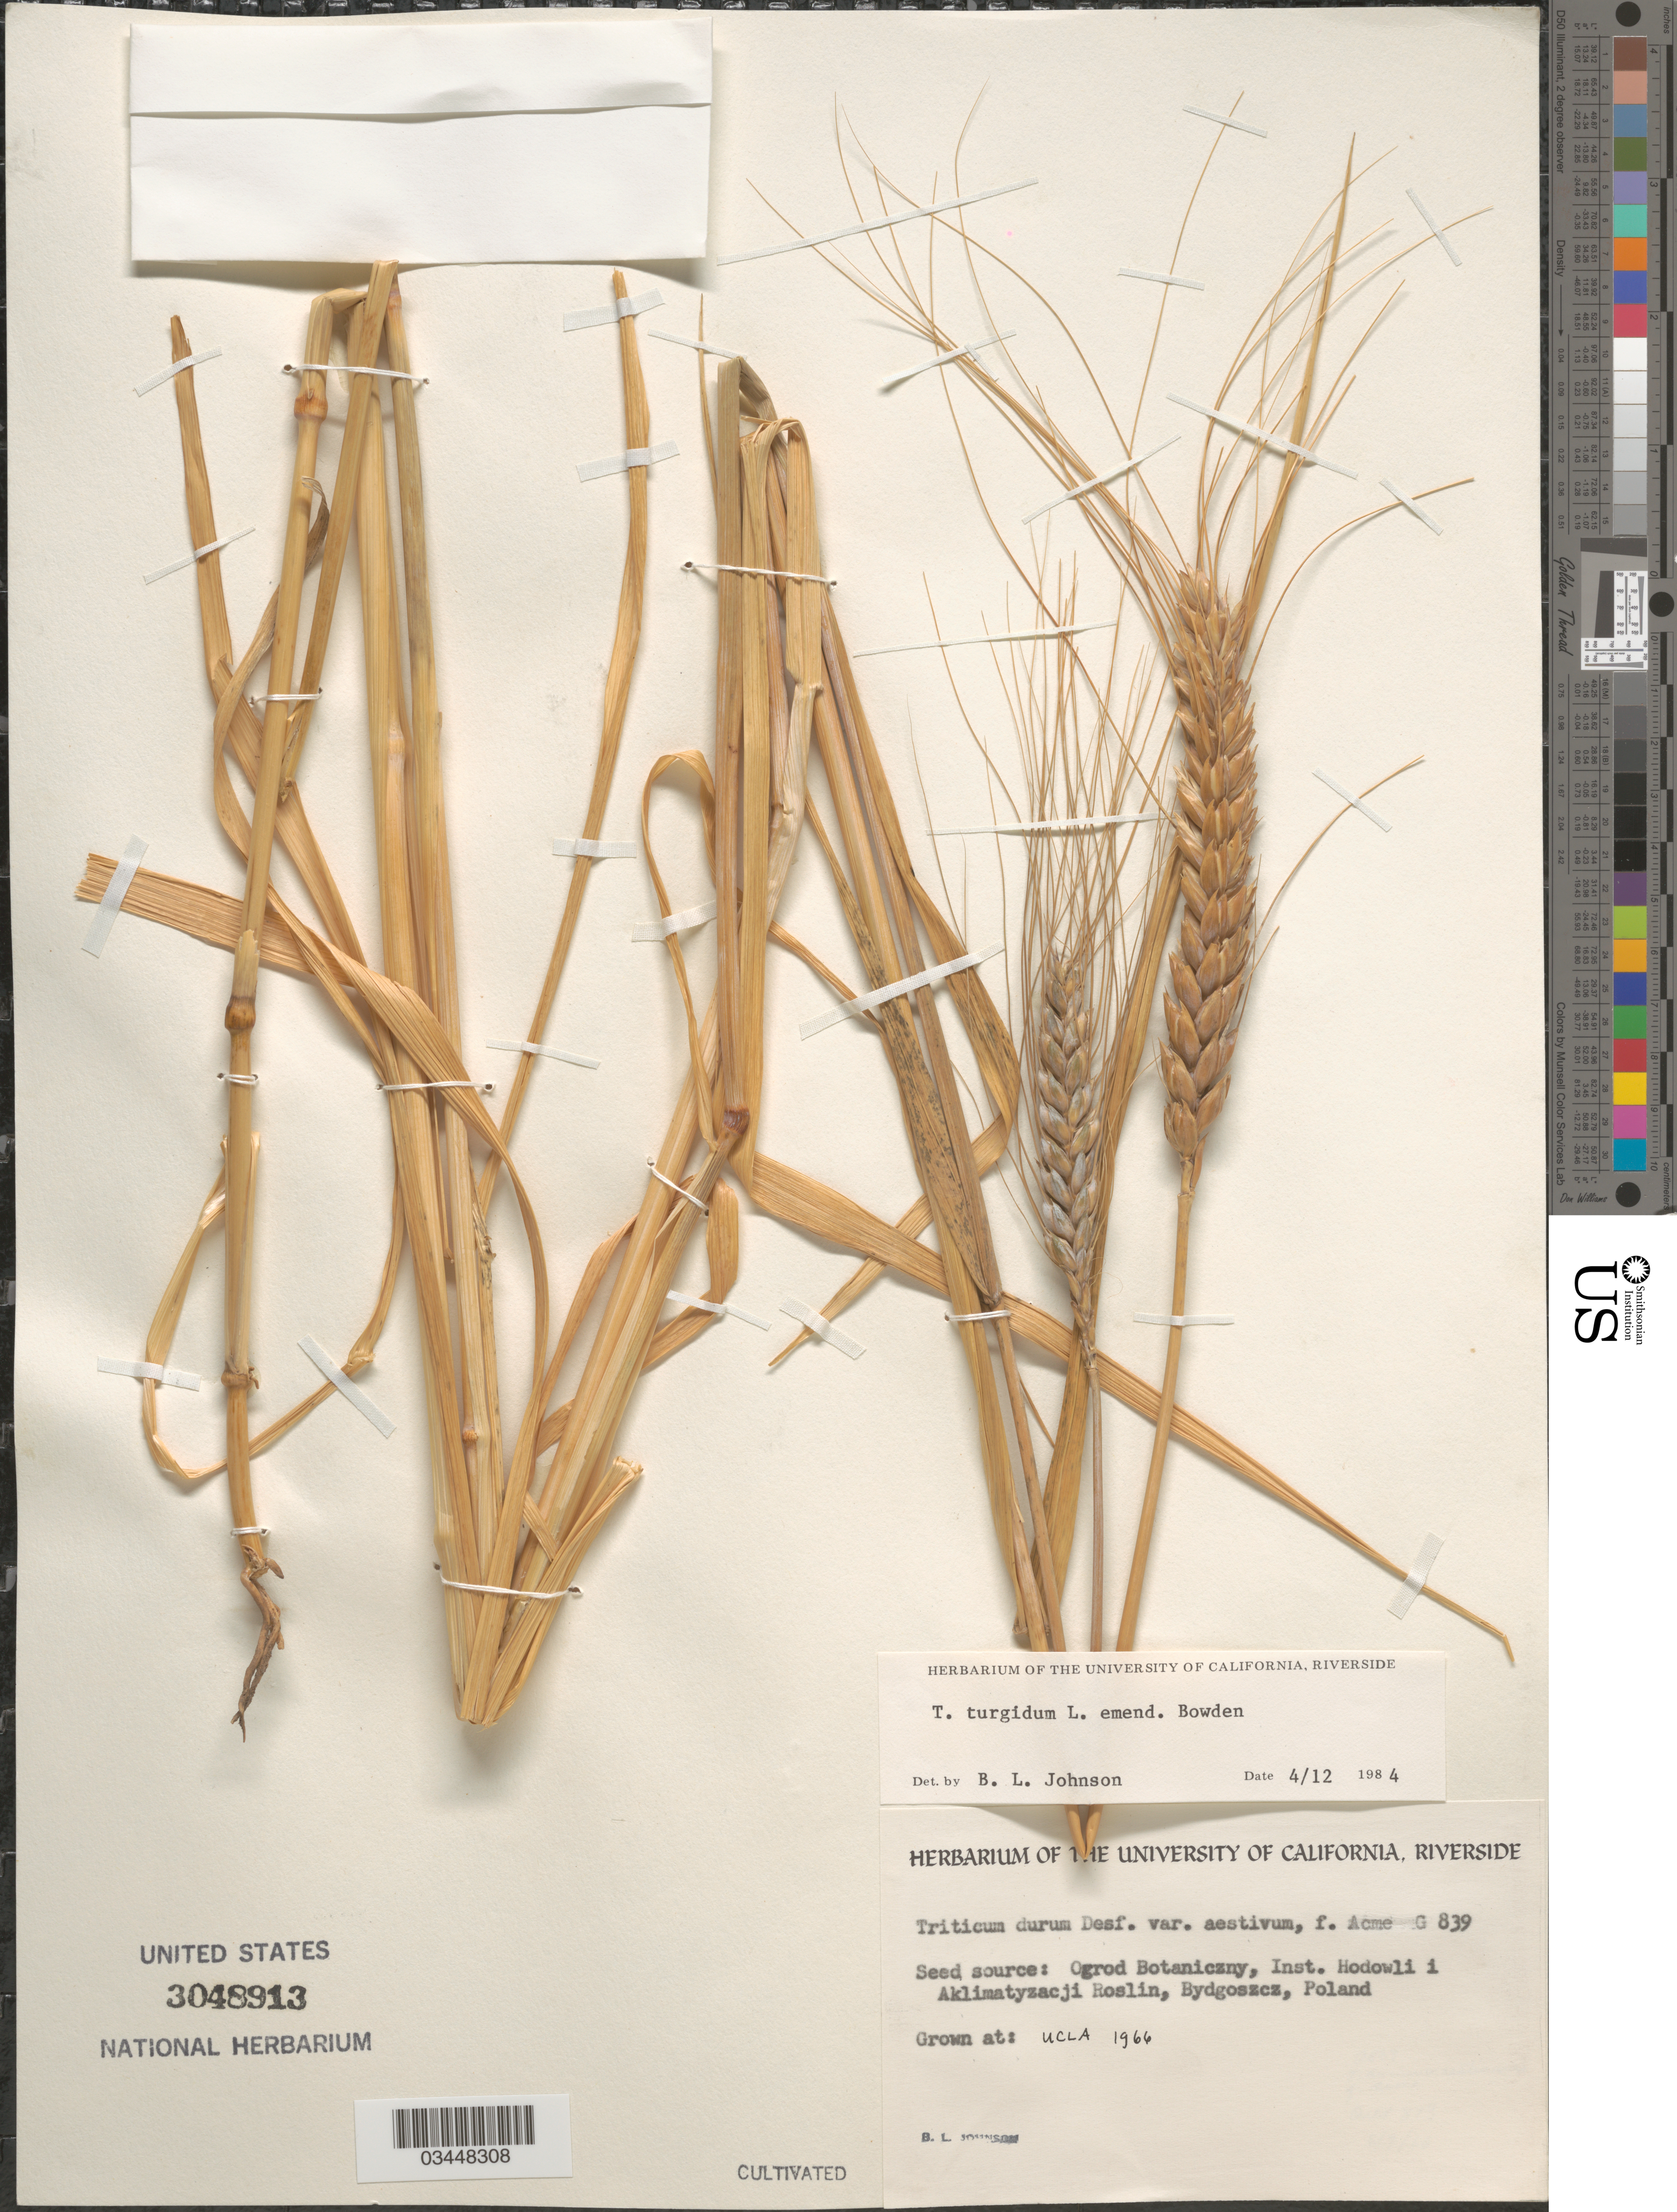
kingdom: Plantae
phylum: Tracheophyta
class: Liliopsida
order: Poales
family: Poaceae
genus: Triticum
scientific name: Triticum turgidum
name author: L.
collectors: B. Johnson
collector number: G839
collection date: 1966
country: United States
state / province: California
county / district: Los Angeles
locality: UCLA.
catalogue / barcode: US 3048913